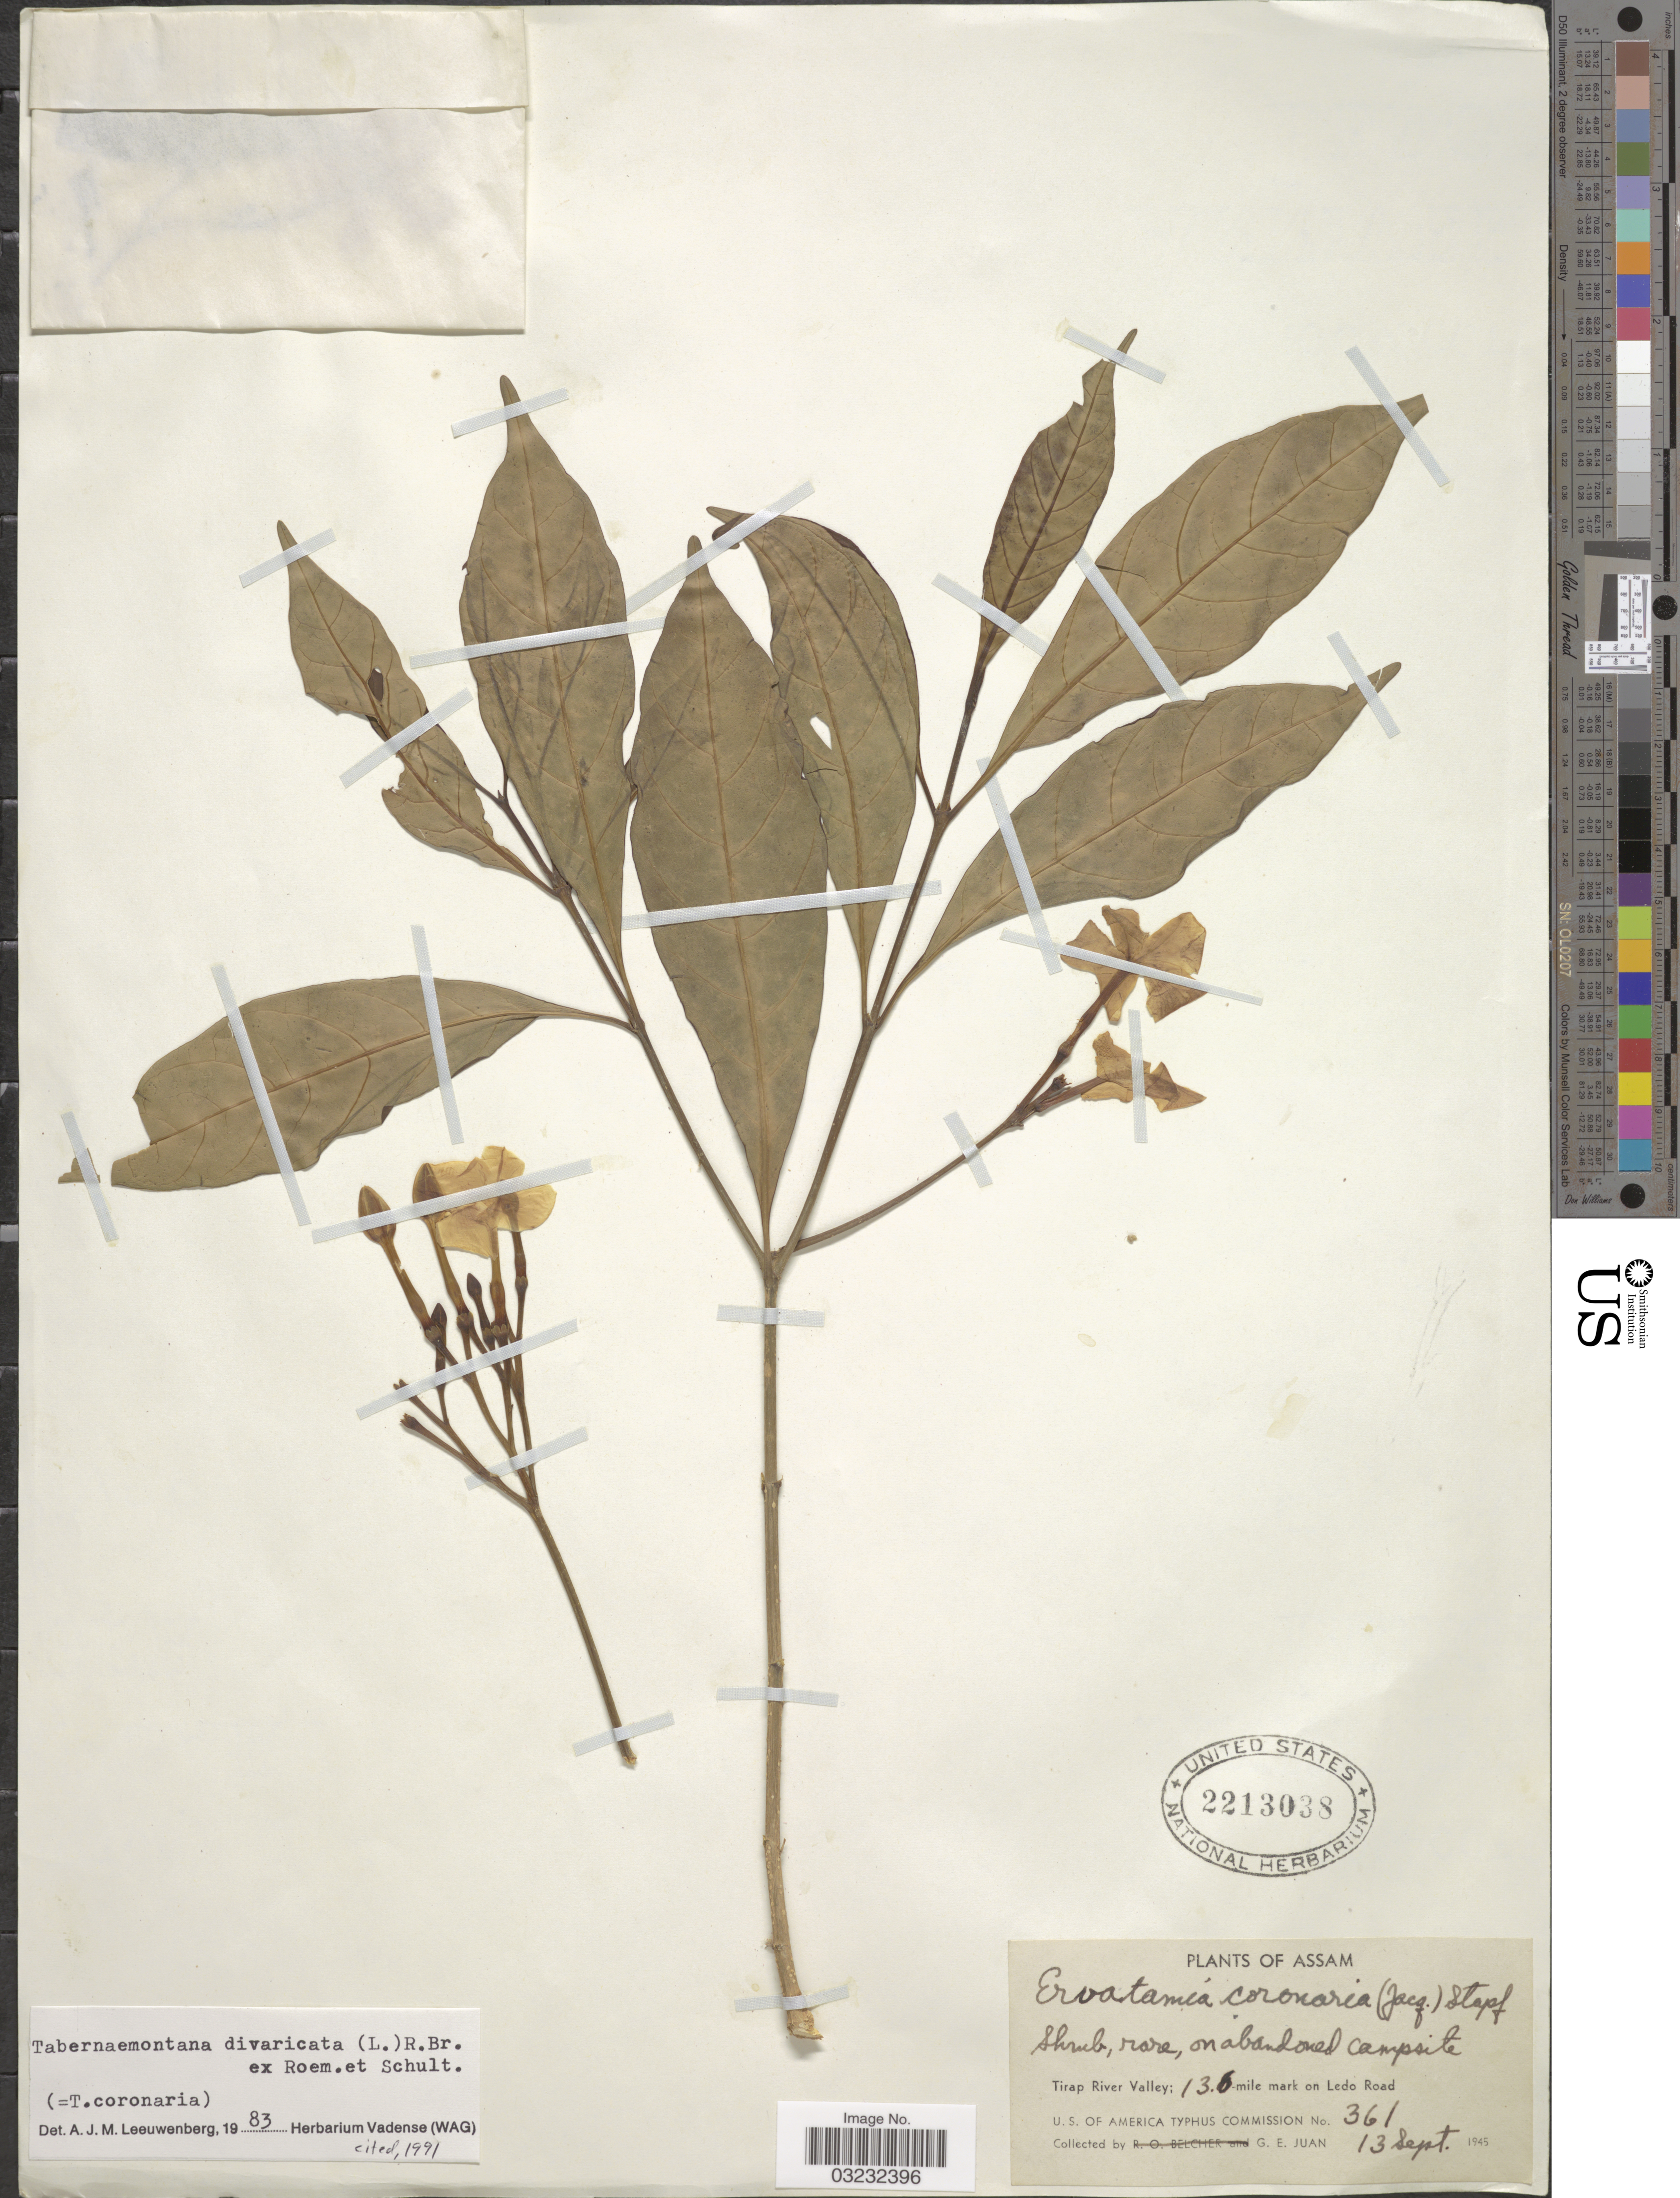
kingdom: Plantae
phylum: Tracheophyta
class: Magnoliopsida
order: Gentianales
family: Apocynaceae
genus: Tabernaemontana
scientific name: Tabernaemontana divaricata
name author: (L.) R. Br. ex Roem. & Schult.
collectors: G. Juan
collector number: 361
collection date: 1945-09-13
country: India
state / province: Assam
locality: Tirap River Valley; 13.6 mile mark on Ledo Road.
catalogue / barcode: US 2213038